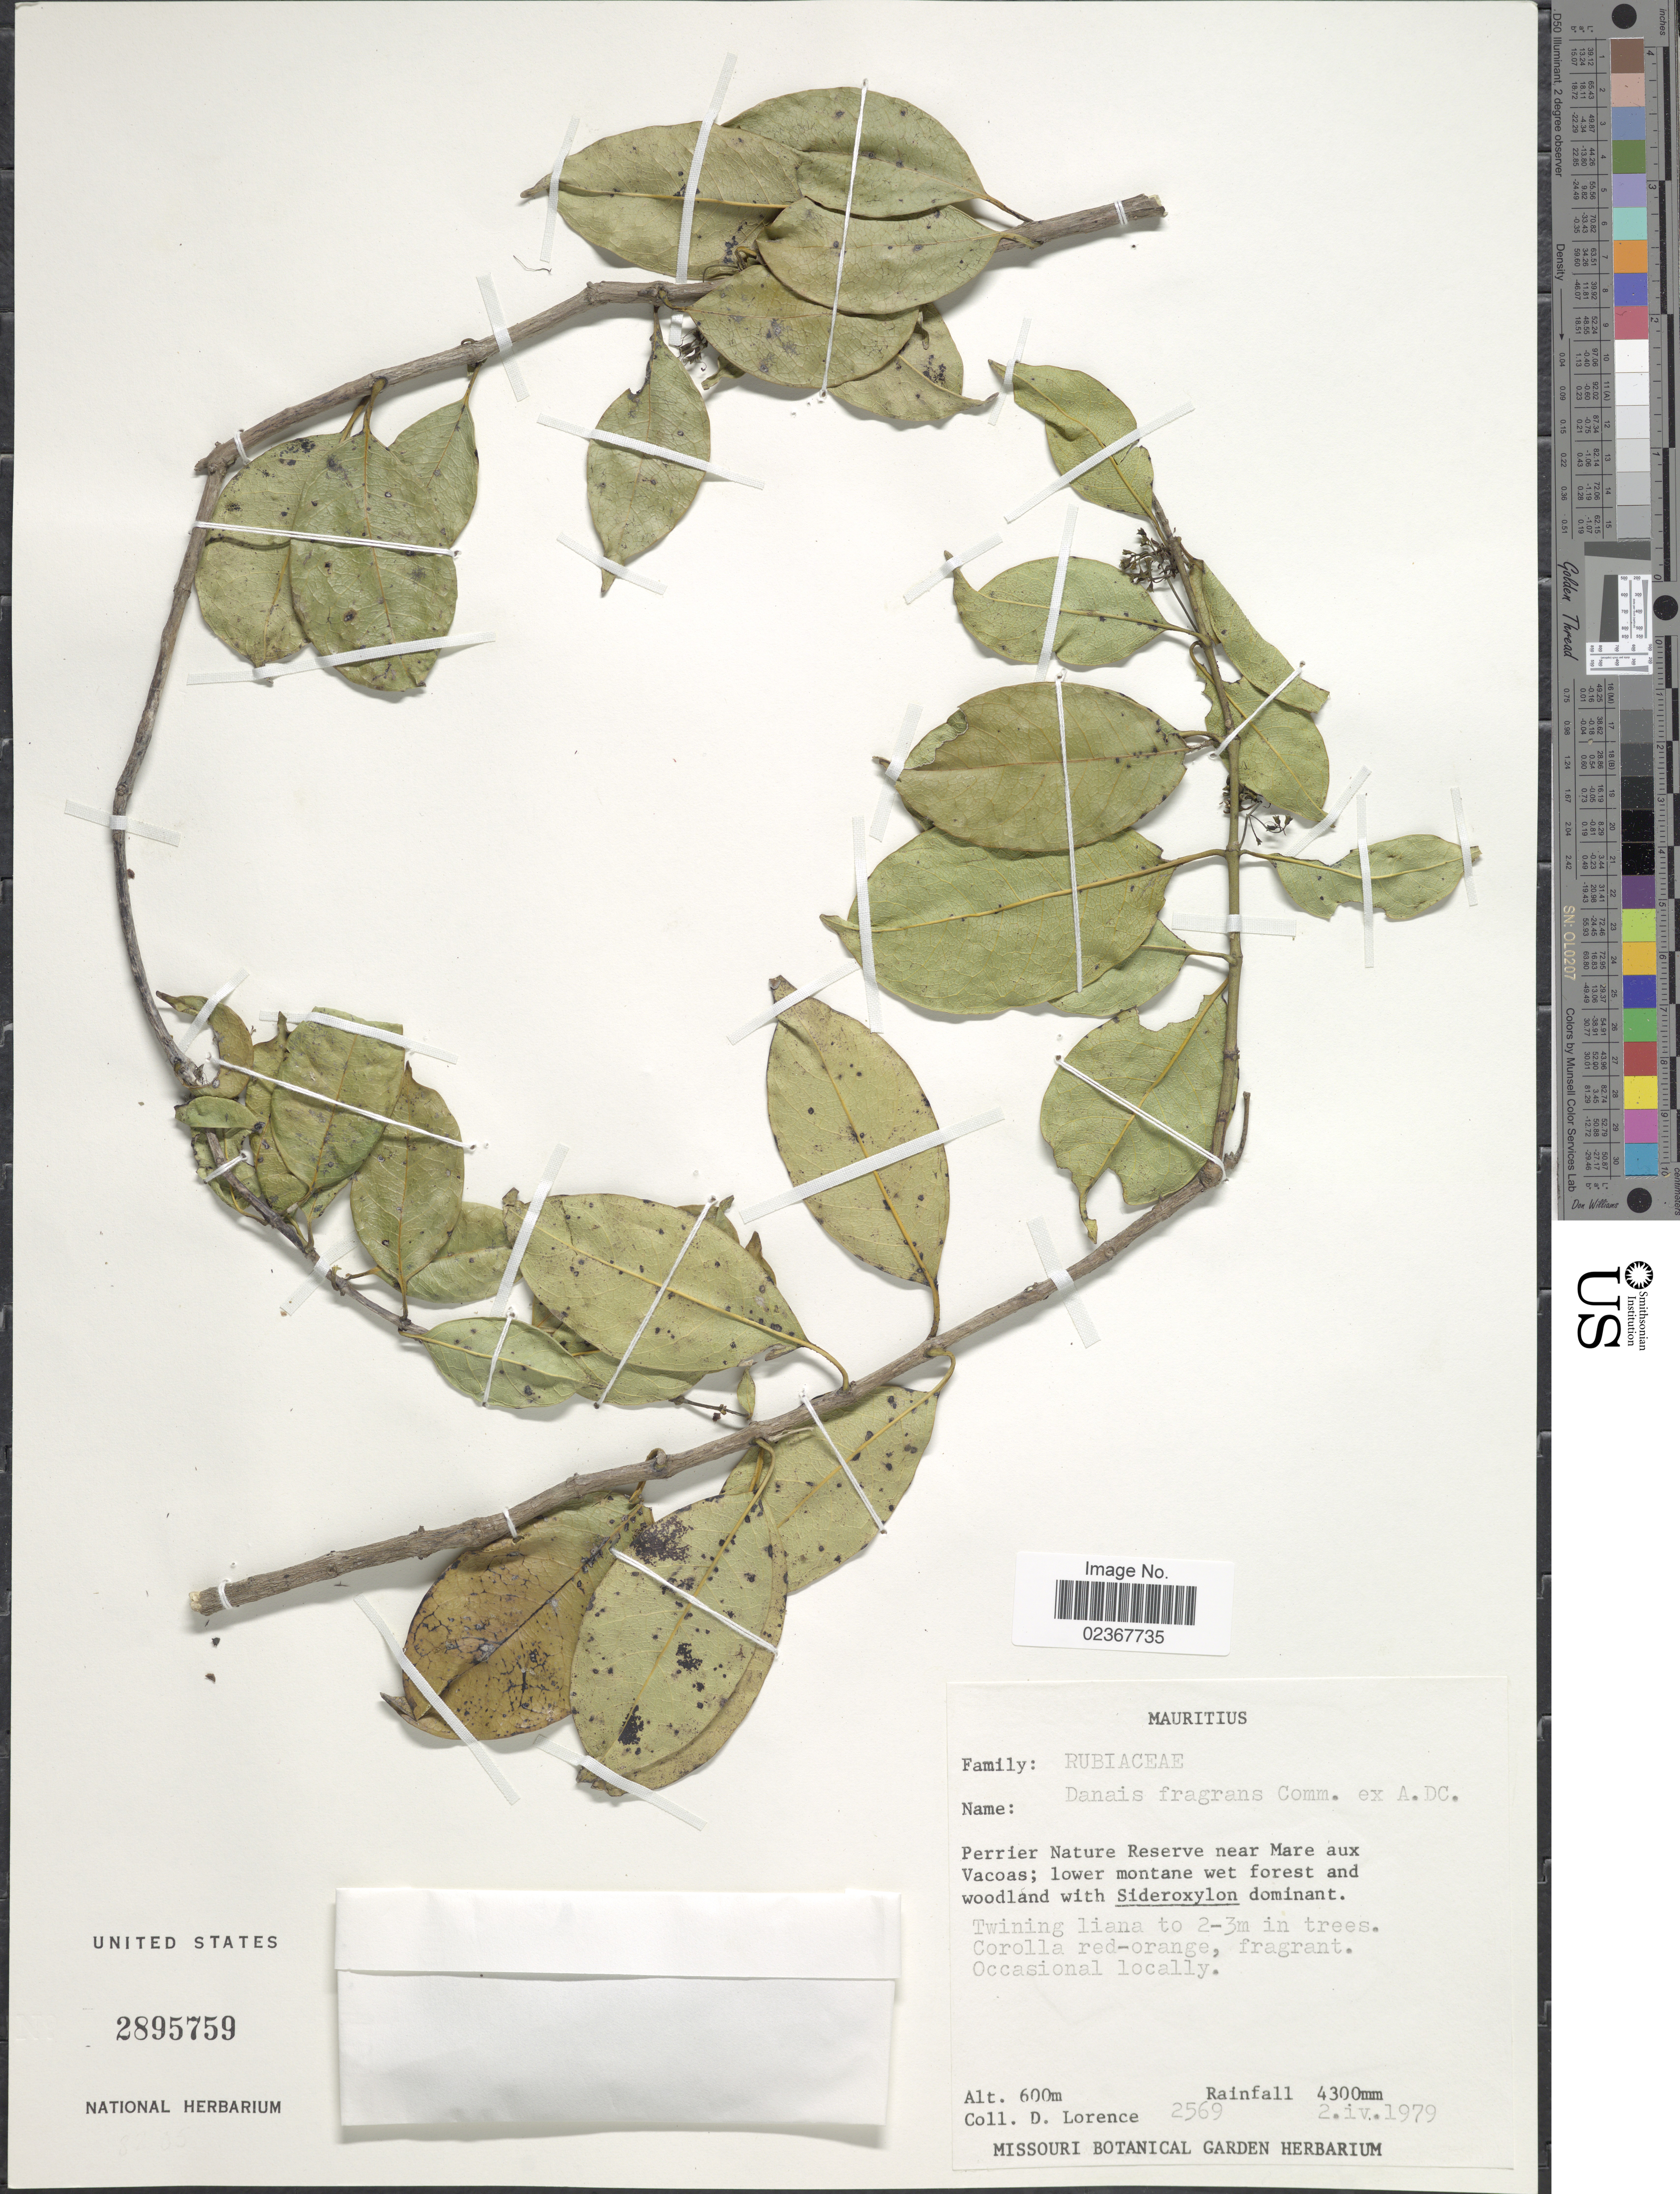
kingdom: Plantae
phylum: Tracheophyta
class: Magnoliopsida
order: Gentianales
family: Rubiaceae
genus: Danais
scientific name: Danais fragrans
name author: Comm. ex Lam.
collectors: D. Lorence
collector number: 2569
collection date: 1979-04-02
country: Mauritius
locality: Perrier Nature Reserve near Mare aux Vacoas; lower montane wet forest and woodland, Rainfall 4300mm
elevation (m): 600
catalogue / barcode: US 2895759